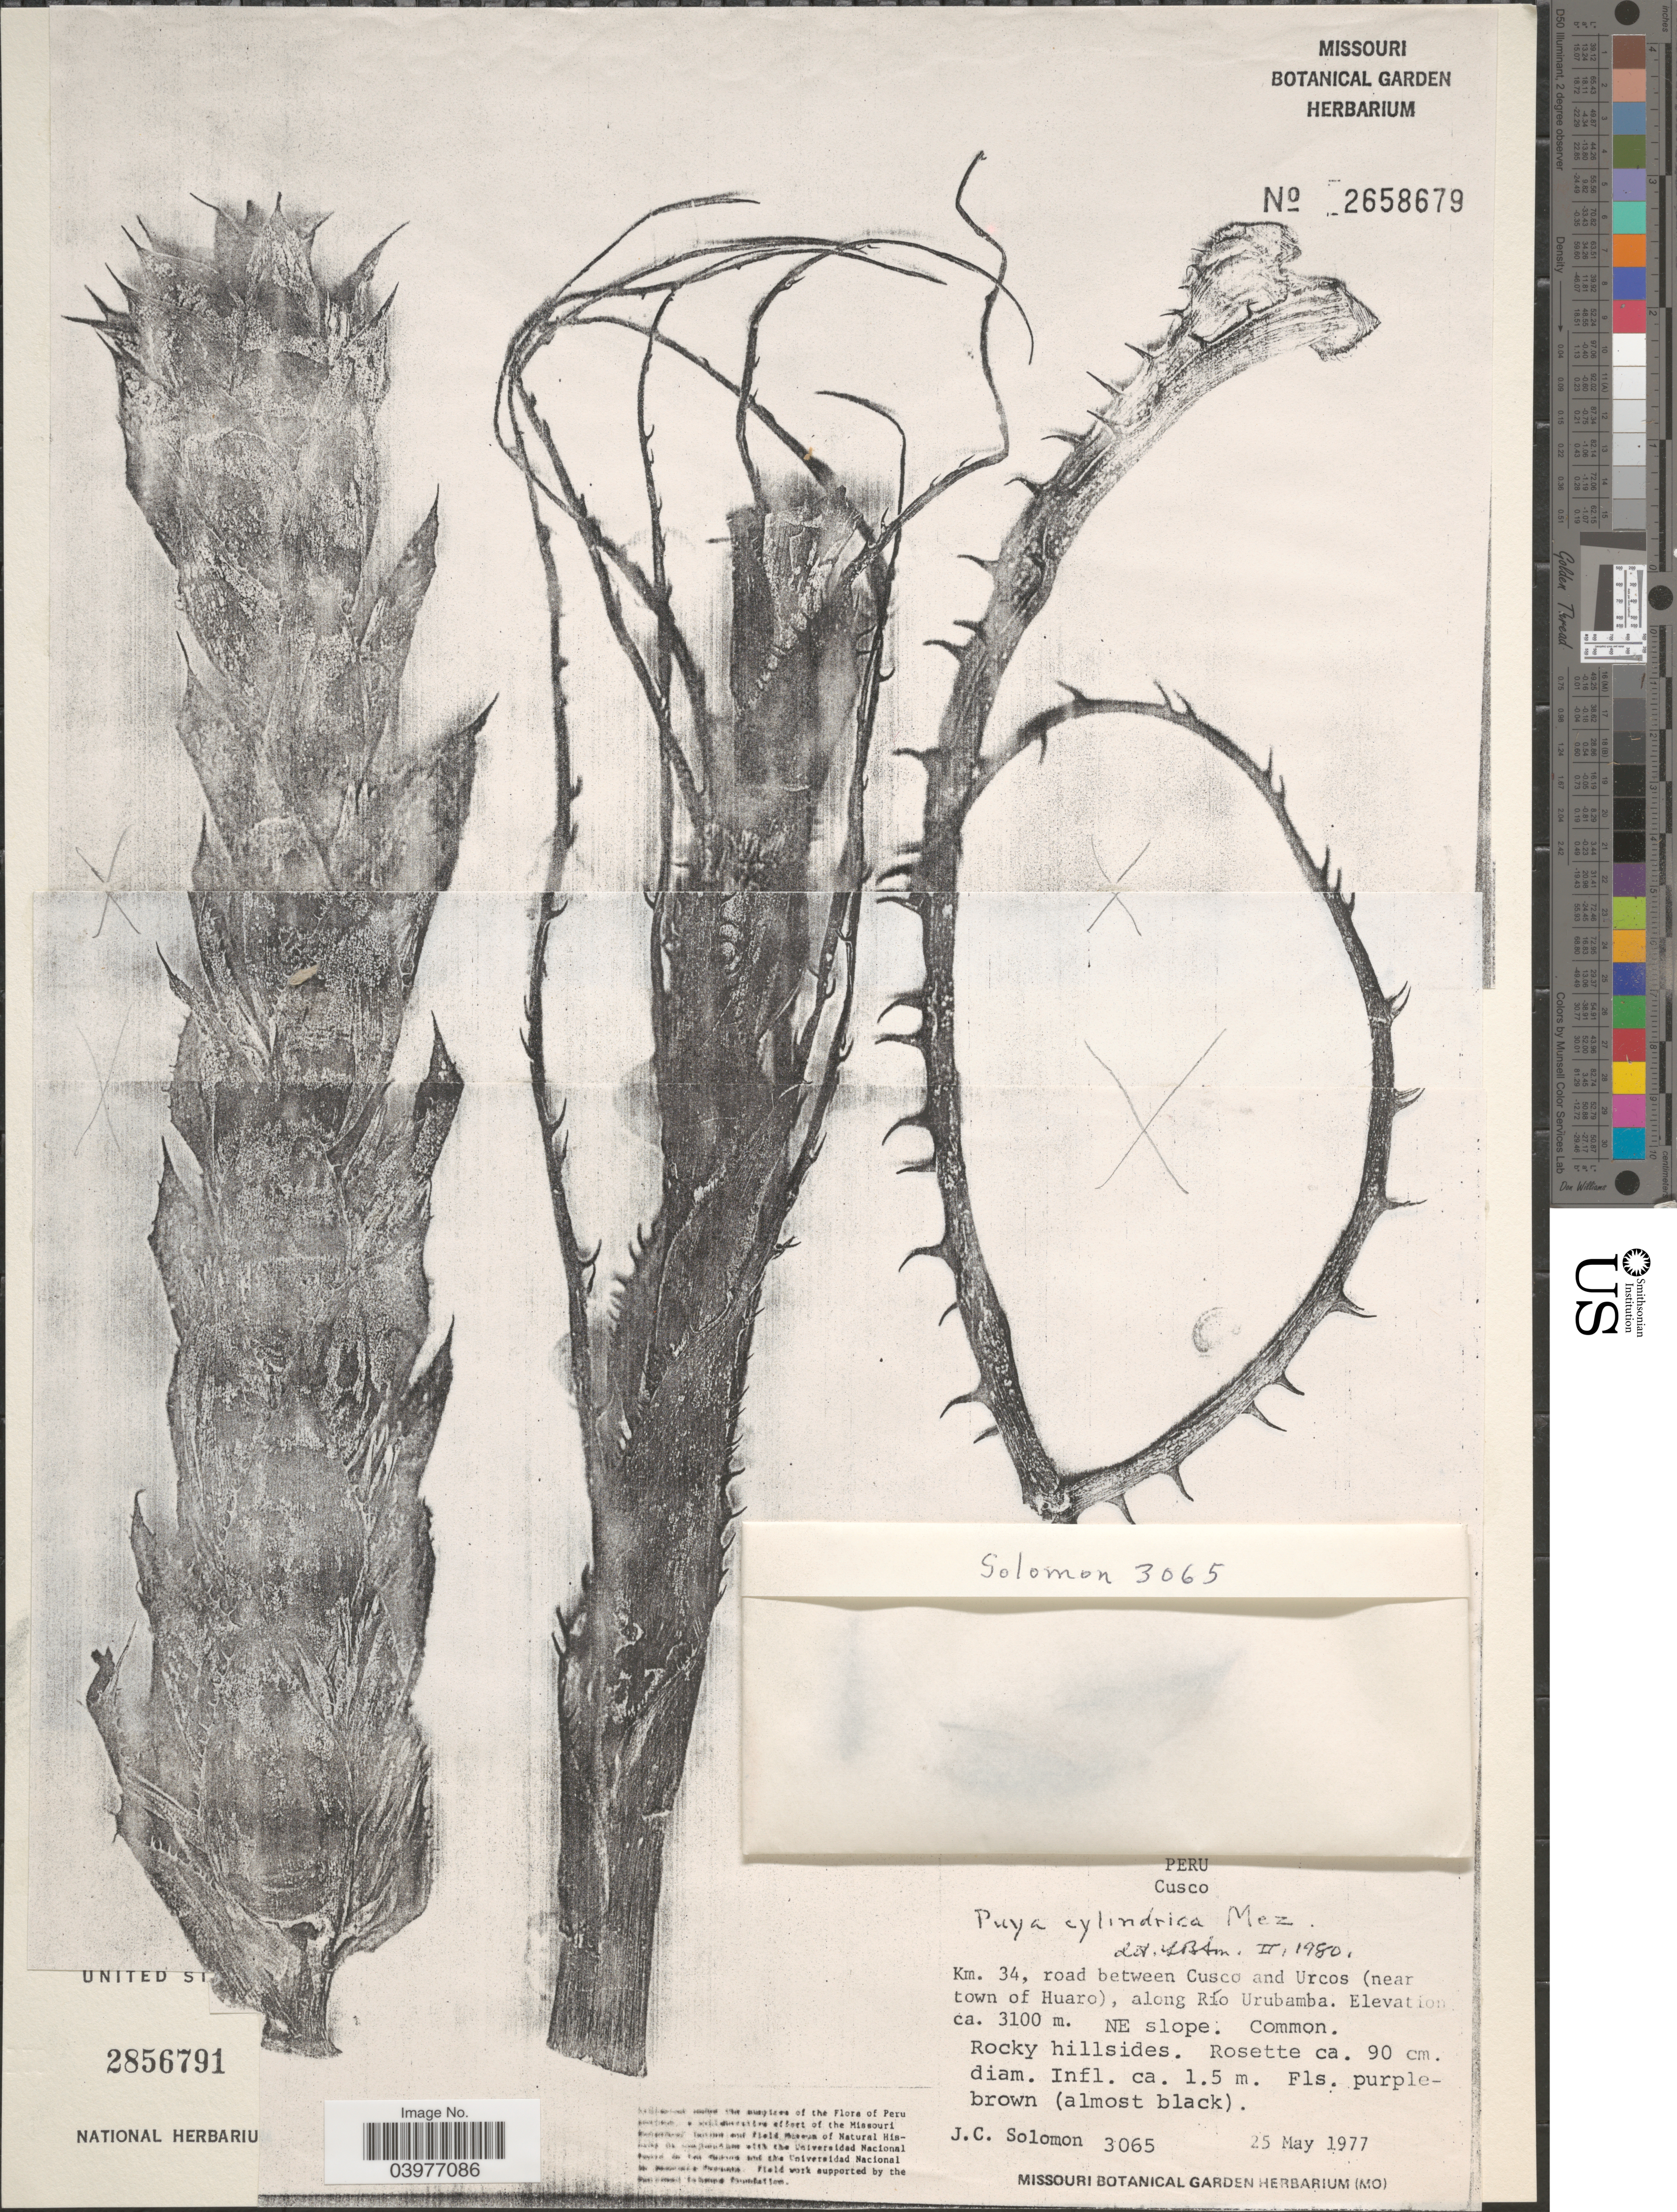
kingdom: Plantae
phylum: Tracheophyta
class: Liliopsida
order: Poales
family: Bromeliaceae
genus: Puya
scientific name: Puya cylindrica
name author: Mez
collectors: J. C. Solomon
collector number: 3065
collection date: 1977-05-25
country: Peru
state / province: Cusco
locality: Km. 34, road between Cusco and Urcos (near town of Huarco), along Río Urubamba. NE slope.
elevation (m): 3100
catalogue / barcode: US 2856791